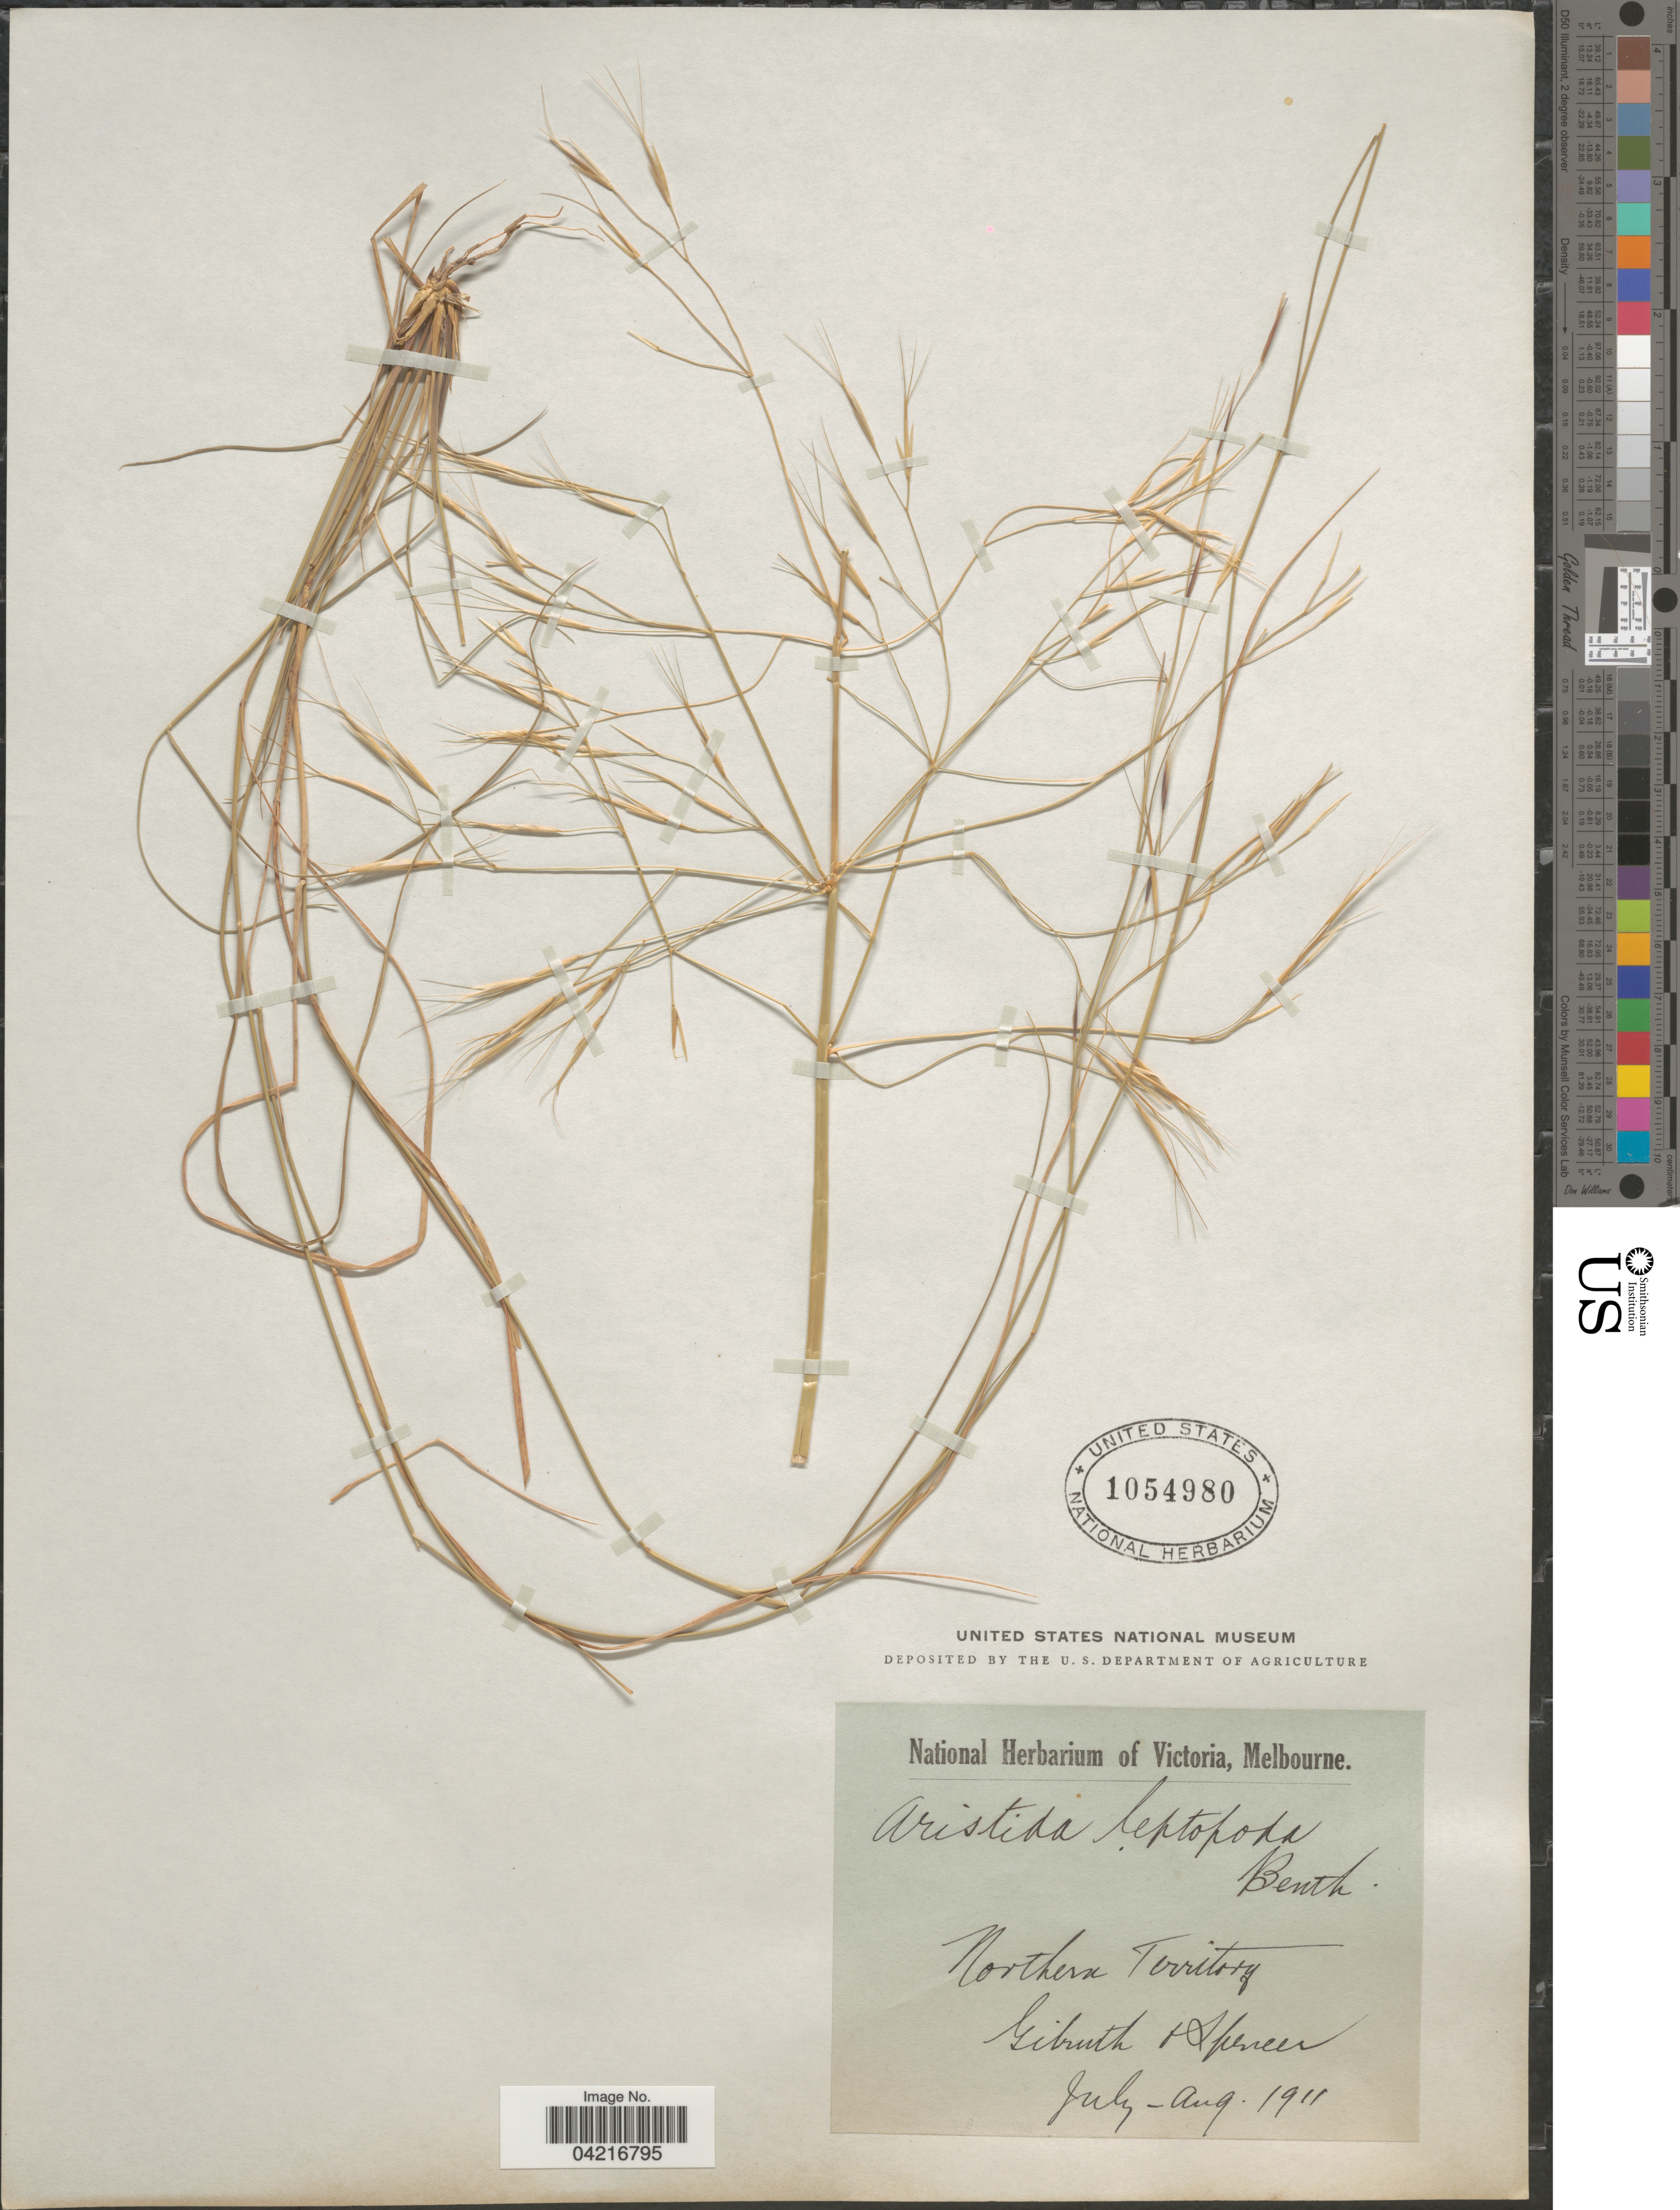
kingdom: Plantae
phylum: Tracheophyta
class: Liliopsida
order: Poales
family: Poaceae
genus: Aristida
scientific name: Aristida leptopoda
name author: Benth.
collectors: Gilruth & -- Spencer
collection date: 1911-07/1911-08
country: Australia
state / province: Northern Territory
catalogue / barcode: US 1054980